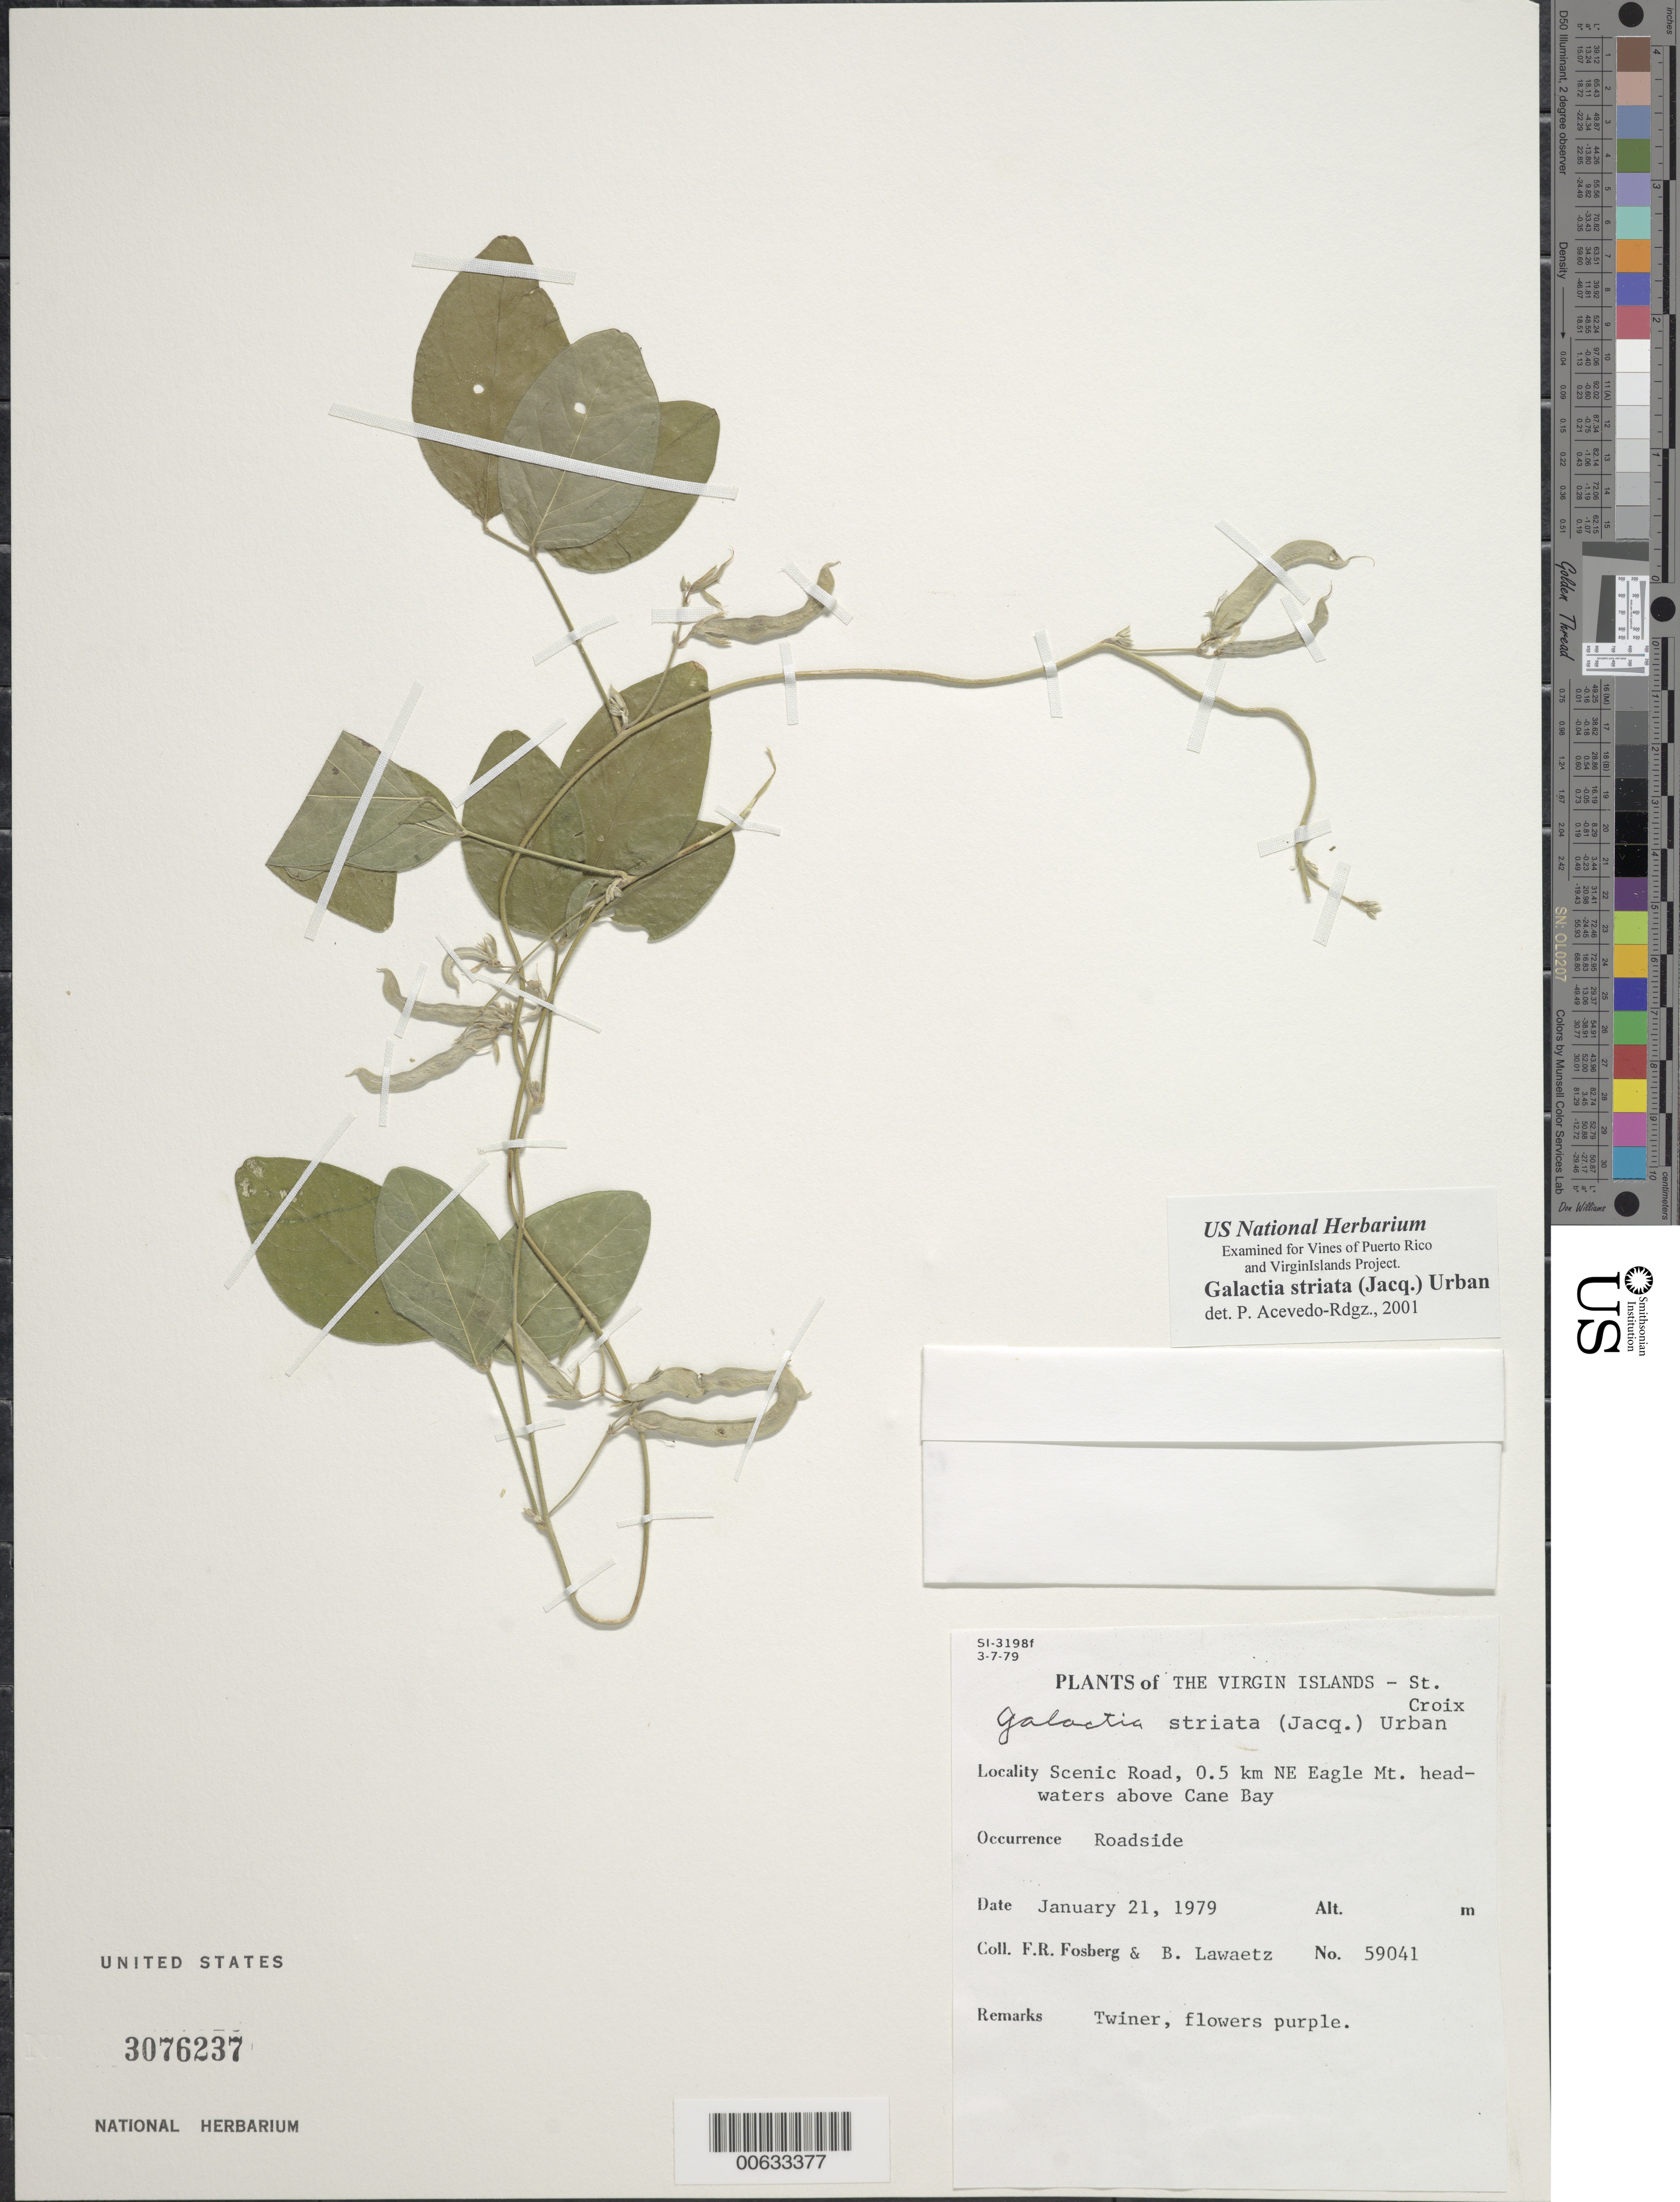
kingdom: Plantae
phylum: Tracheophyta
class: Magnoliopsida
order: Fabales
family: Fabaceae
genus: Galactia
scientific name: Galactia striata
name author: (Jacq.) Urb.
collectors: F. R. Fosberg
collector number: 59041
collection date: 1979-01-21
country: U.S. Virgin Islands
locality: The Virgin Islands, St. Croix, Scenic Road, 0.5 km NE Eagle Mt. headwaters above Cane Bay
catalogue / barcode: US 3076237